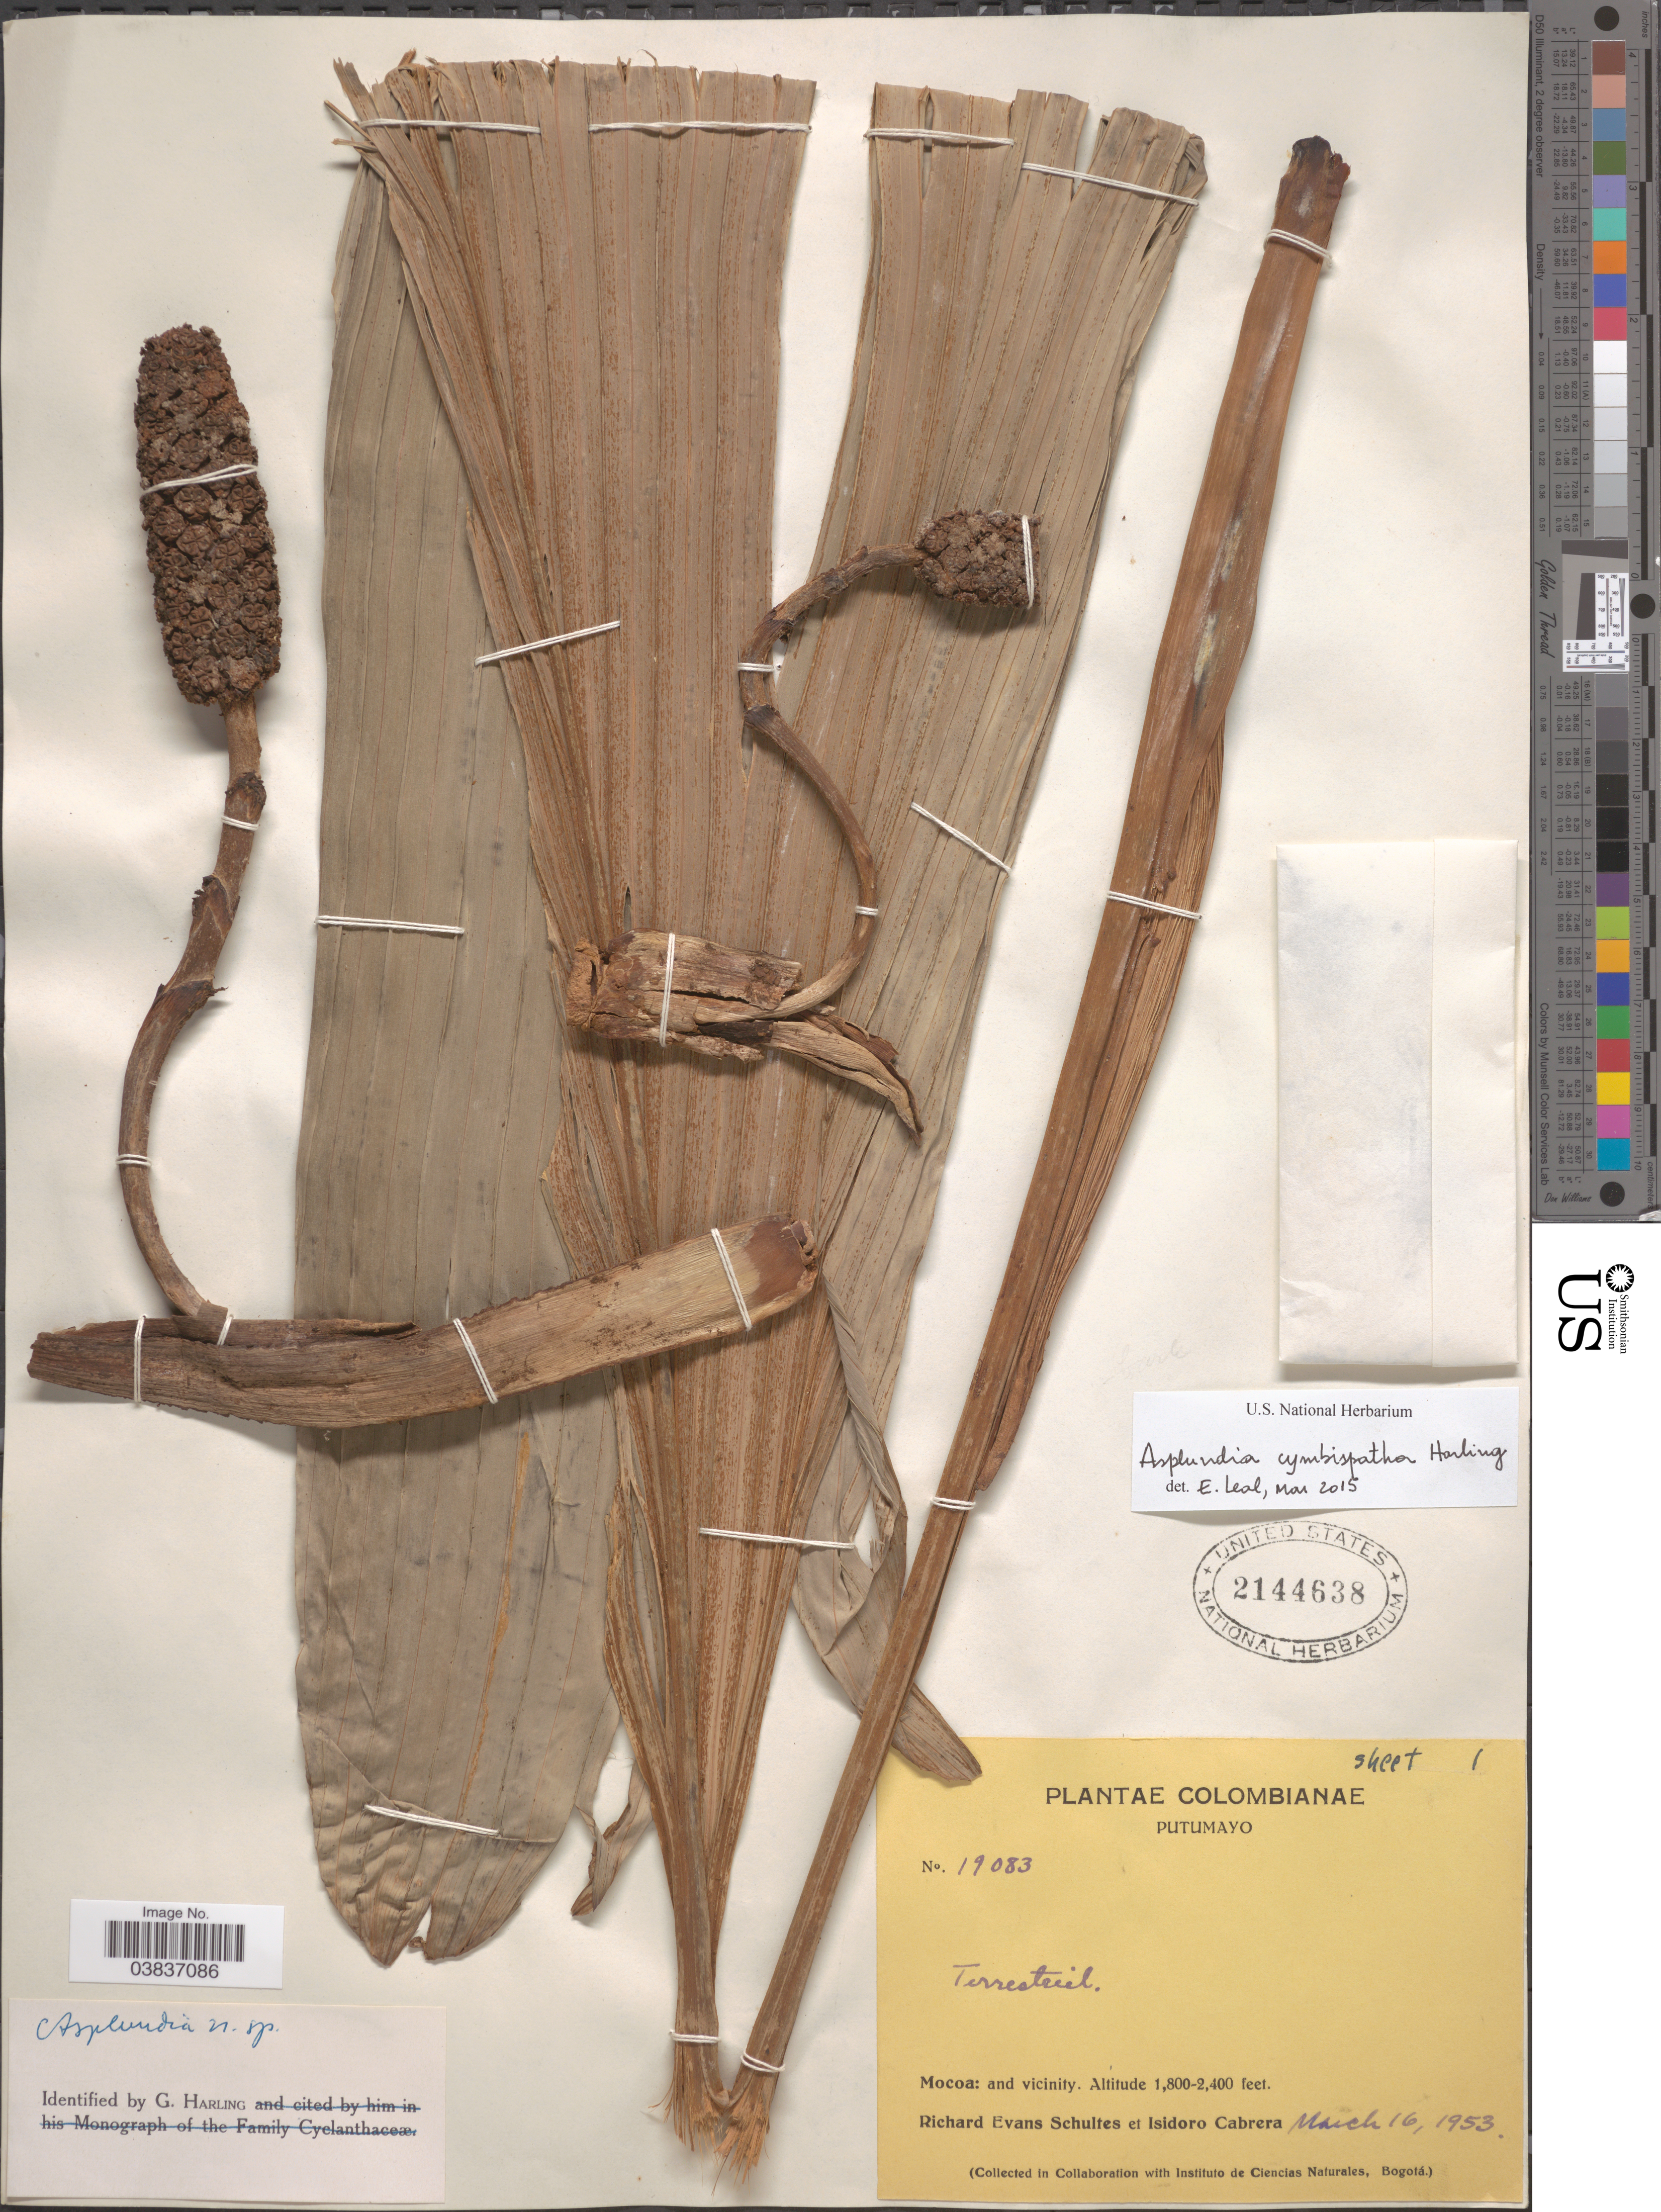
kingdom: Plantae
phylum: Tracheophyta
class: Liliopsida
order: Pandanales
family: Cyclanthaceae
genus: Asplundia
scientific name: Asplundia cymbispatha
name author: Harling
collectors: R. E. Schultes & I. Cabrera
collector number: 19083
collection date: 1953-03-16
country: Colombia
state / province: Putumayo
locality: Mocoa: and vicinity.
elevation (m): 549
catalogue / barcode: US 2144638